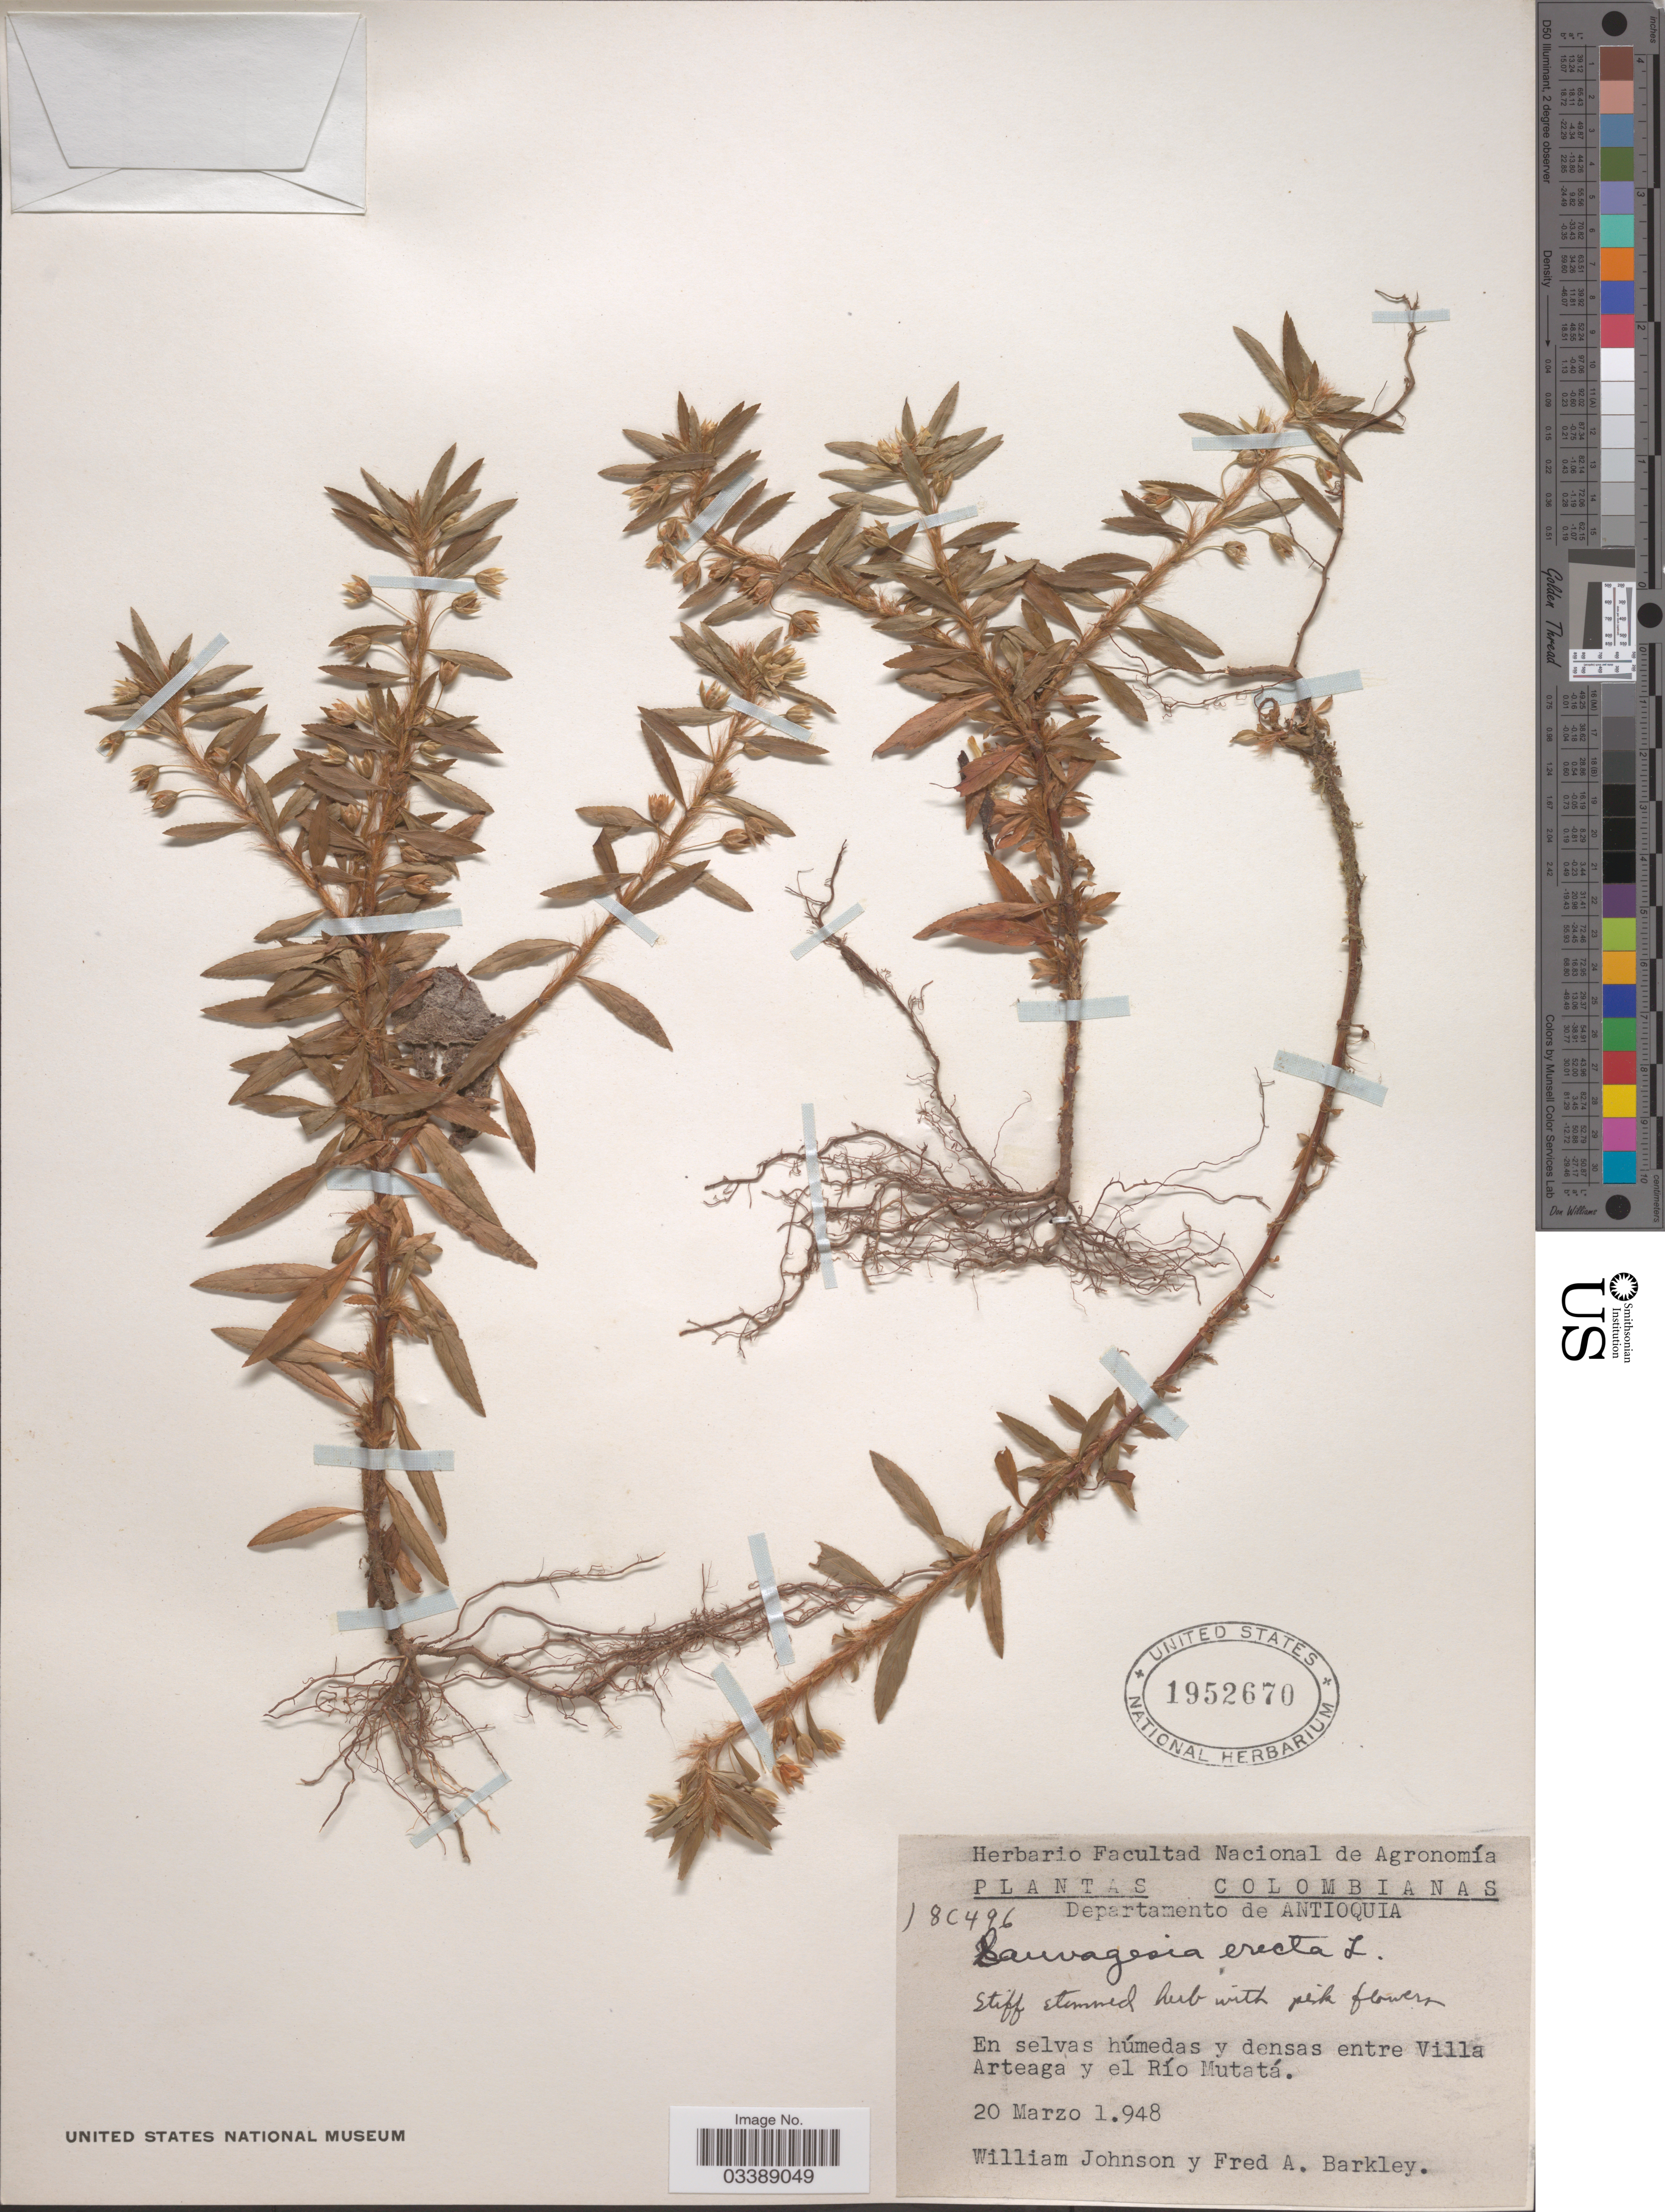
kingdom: Plantae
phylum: Tracheophyta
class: Magnoliopsida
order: Malpighiales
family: Ochnaceae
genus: Sauvagesia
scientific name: Sauvagesia erecta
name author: L.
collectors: W. M. Johnson & F. A. Barkley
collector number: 18C496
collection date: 1948-03-20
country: Colombia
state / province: Antioquia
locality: Departamento de Antioquia. Entre Villa Arteaga y el Río Mutatá.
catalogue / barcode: US 1952670